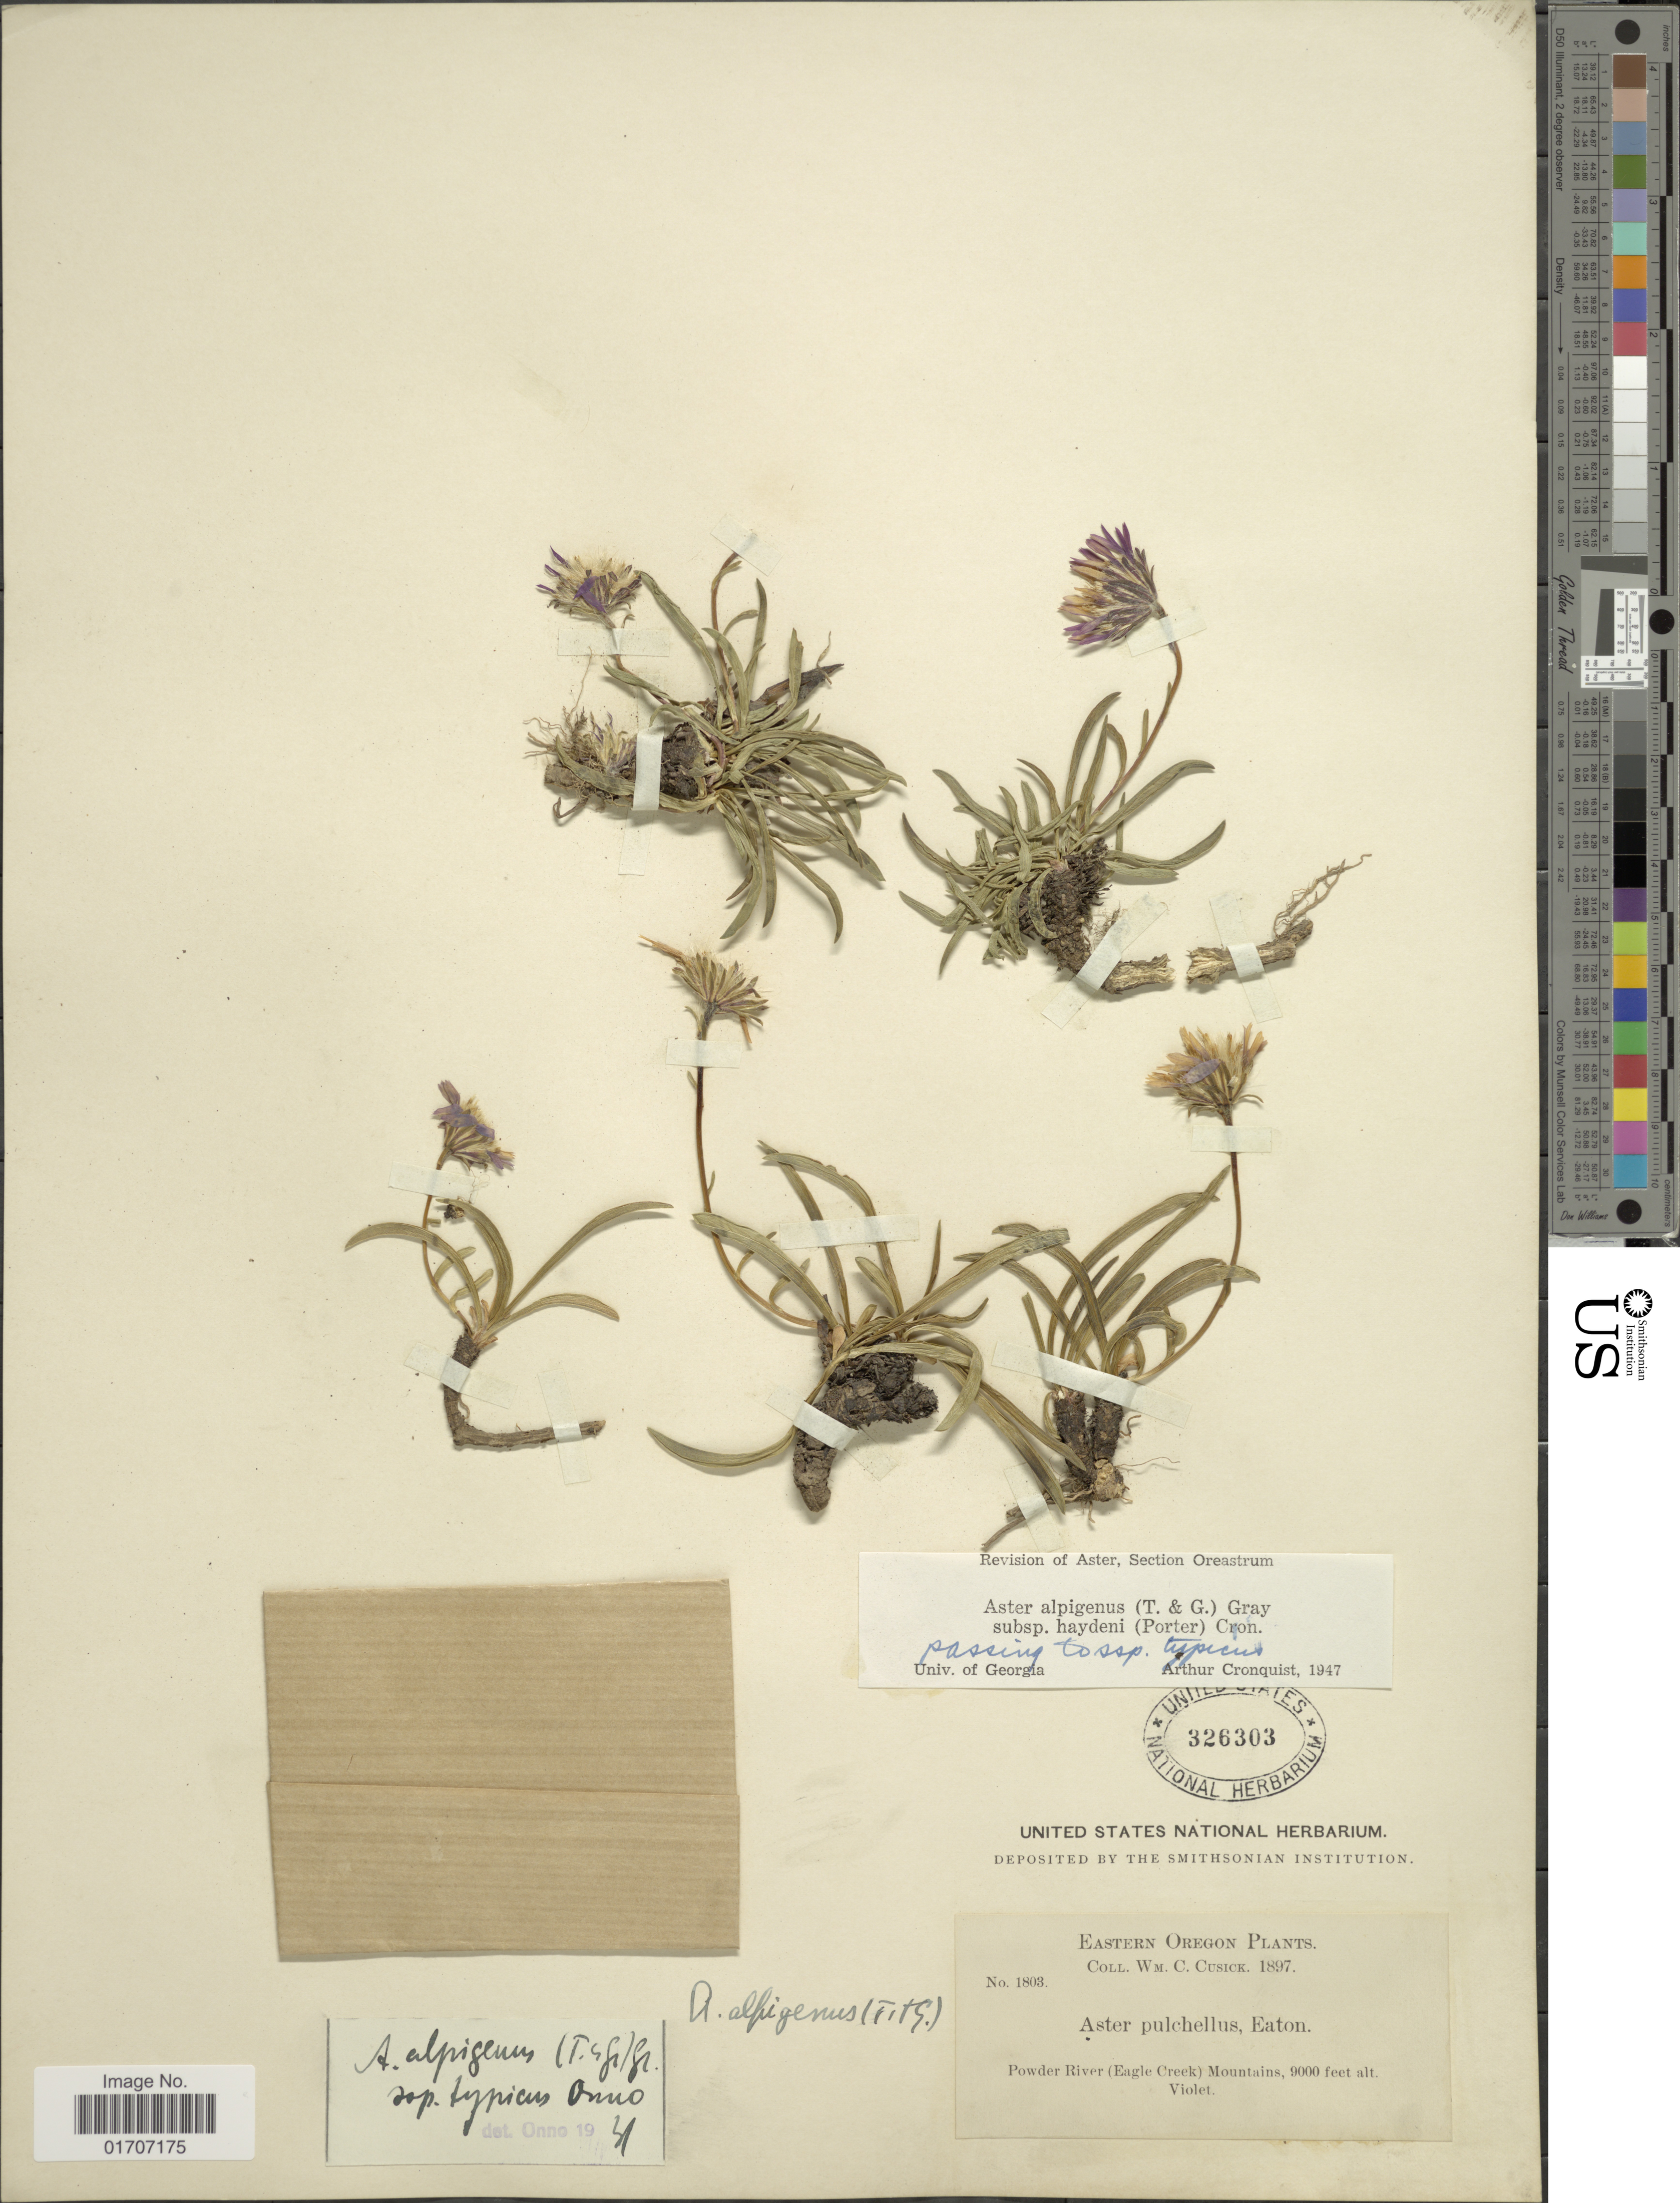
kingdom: Plantae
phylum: Tracheophyta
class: Magnoliopsida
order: Asterales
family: Asteraceae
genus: Oreostemma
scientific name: Oreostemma alpigenum var. haydenii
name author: (Porter) G.L. Nesom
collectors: W. C. Cusick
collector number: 1803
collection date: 1897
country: United States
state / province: Oregon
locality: Eastern Oregon, Powder River (Eagle Creek) Mountains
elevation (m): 2743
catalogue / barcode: US 326303